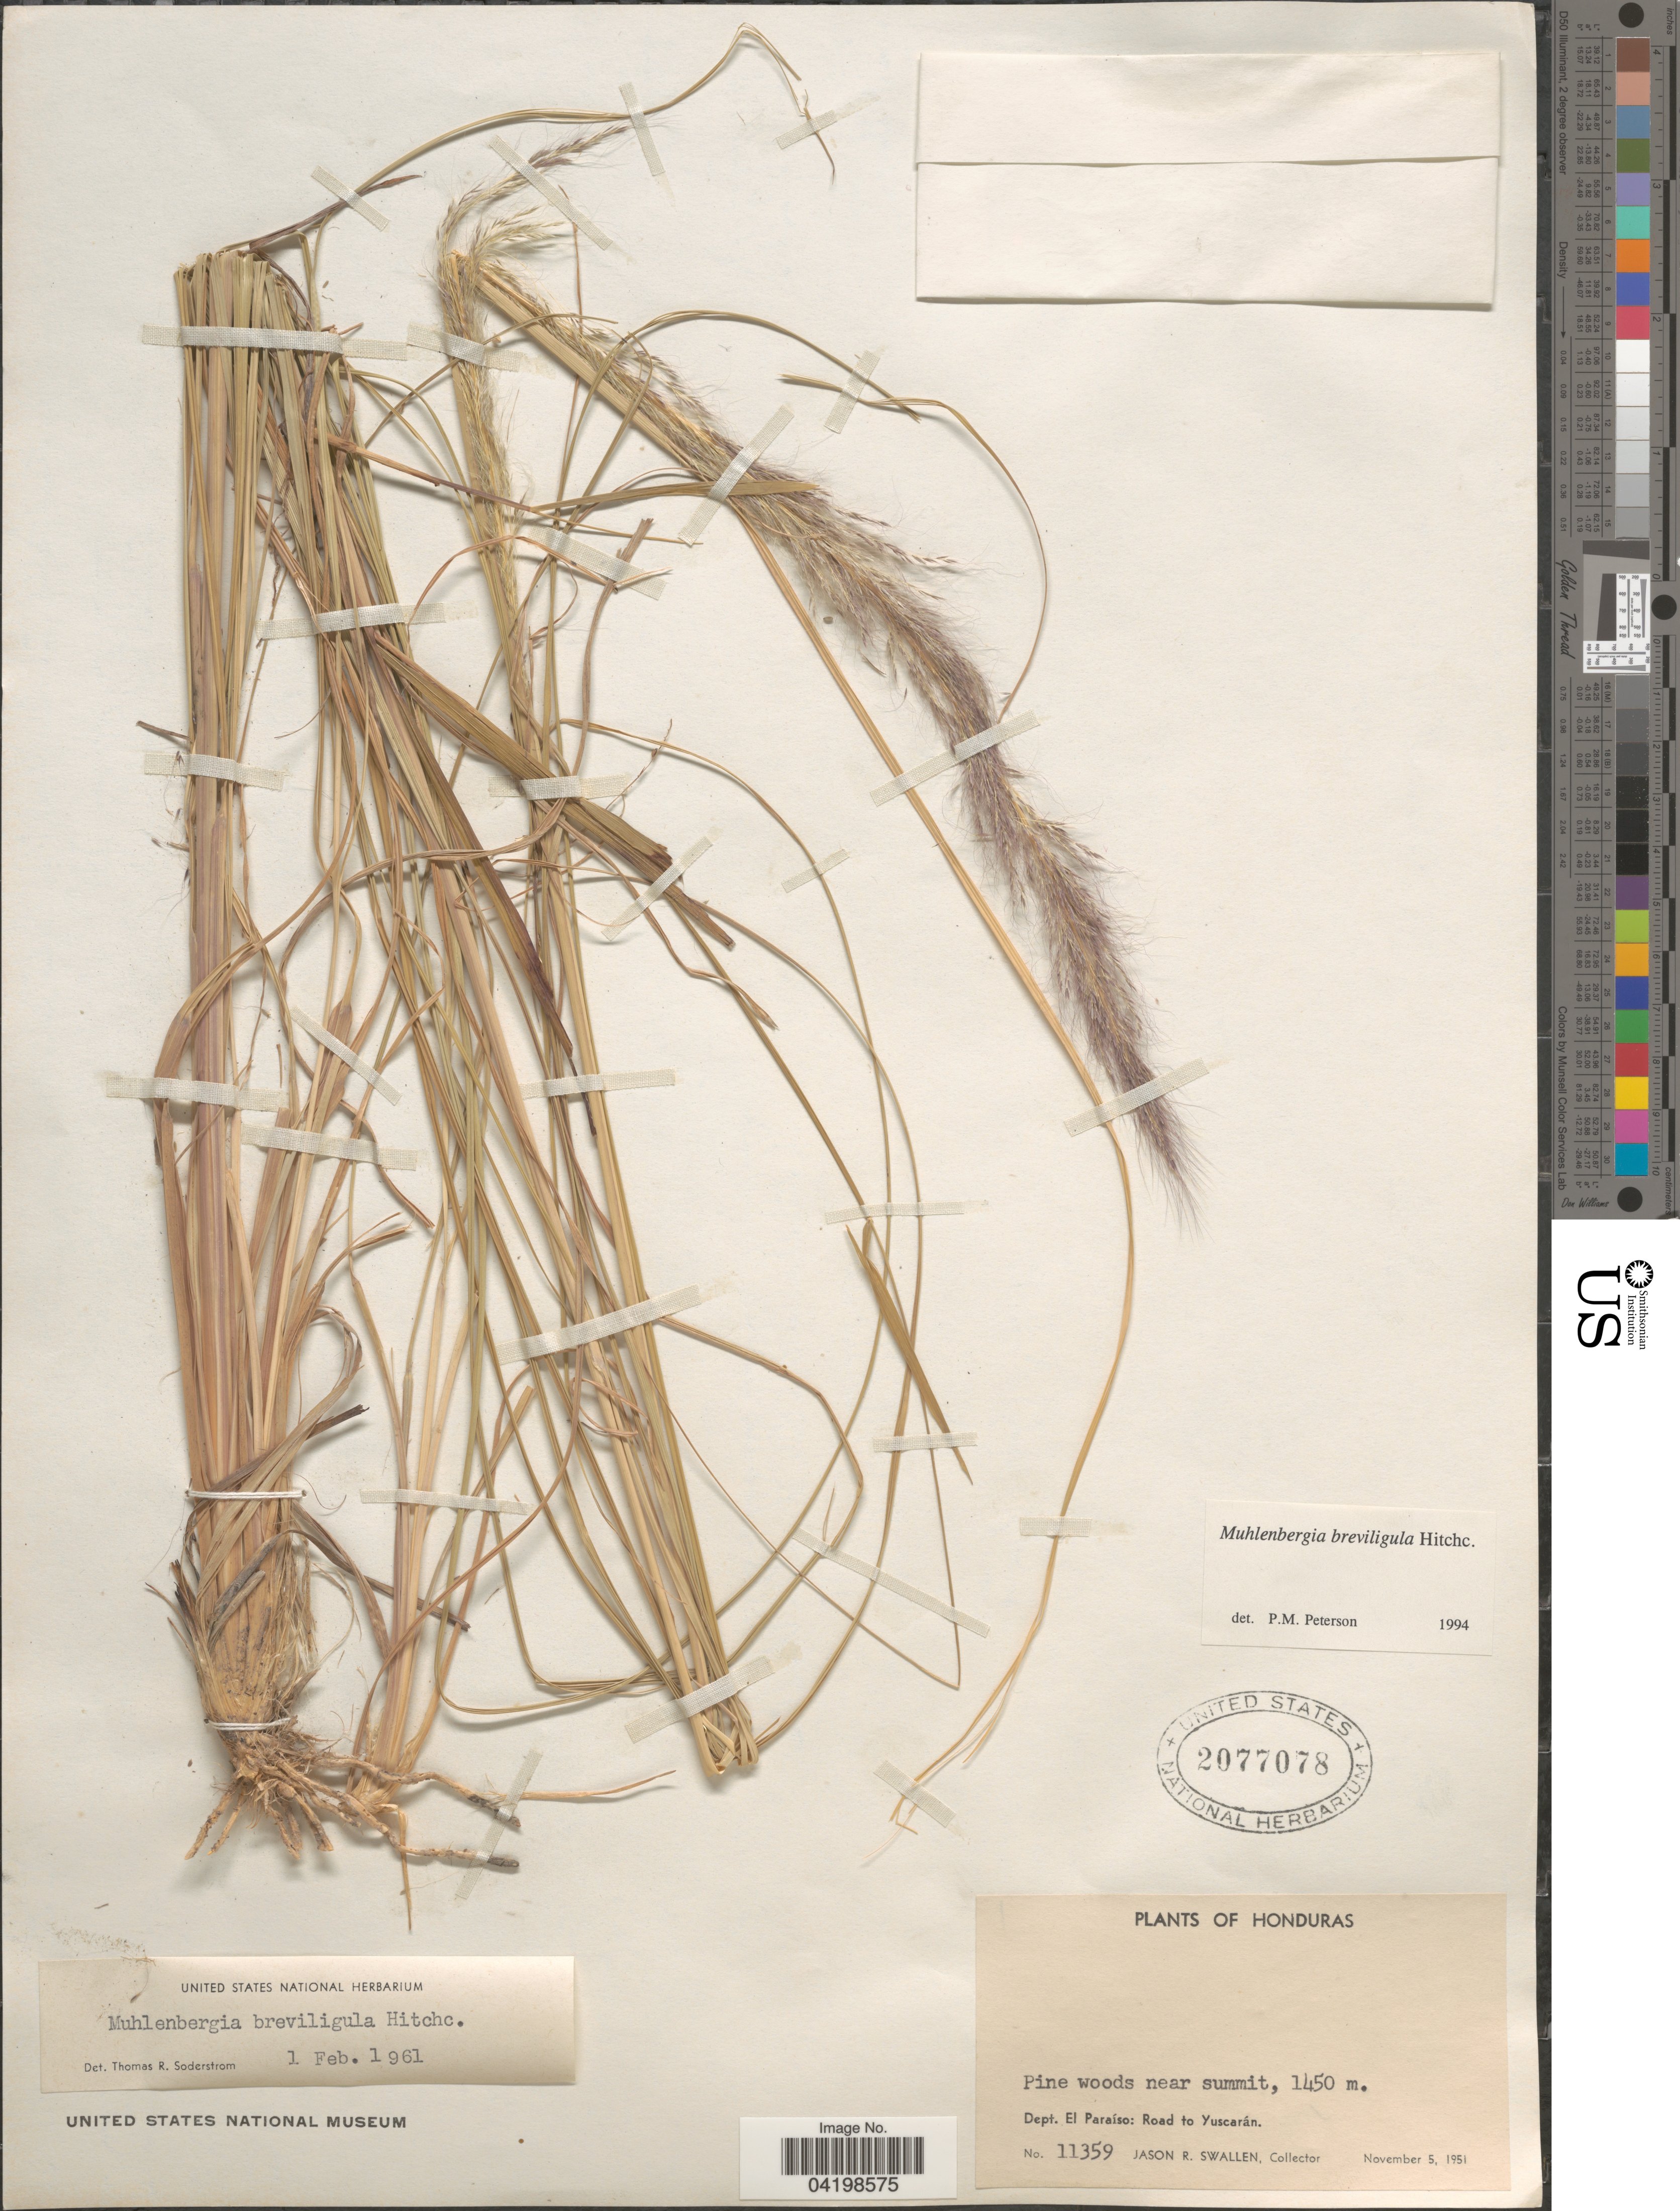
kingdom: Plantae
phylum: Tracheophyta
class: Liliopsida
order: Poales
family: Poaceae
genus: Muhlenbergia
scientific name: Muhlenbergia breviligula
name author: Hitchc.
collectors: J. R. Swallen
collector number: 11359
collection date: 1951-11-05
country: Honduras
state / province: El Paraiso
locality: Pine woods near summit. Dept. El Paraíso: Road to Yuscarán.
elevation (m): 1450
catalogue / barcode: US 2077078